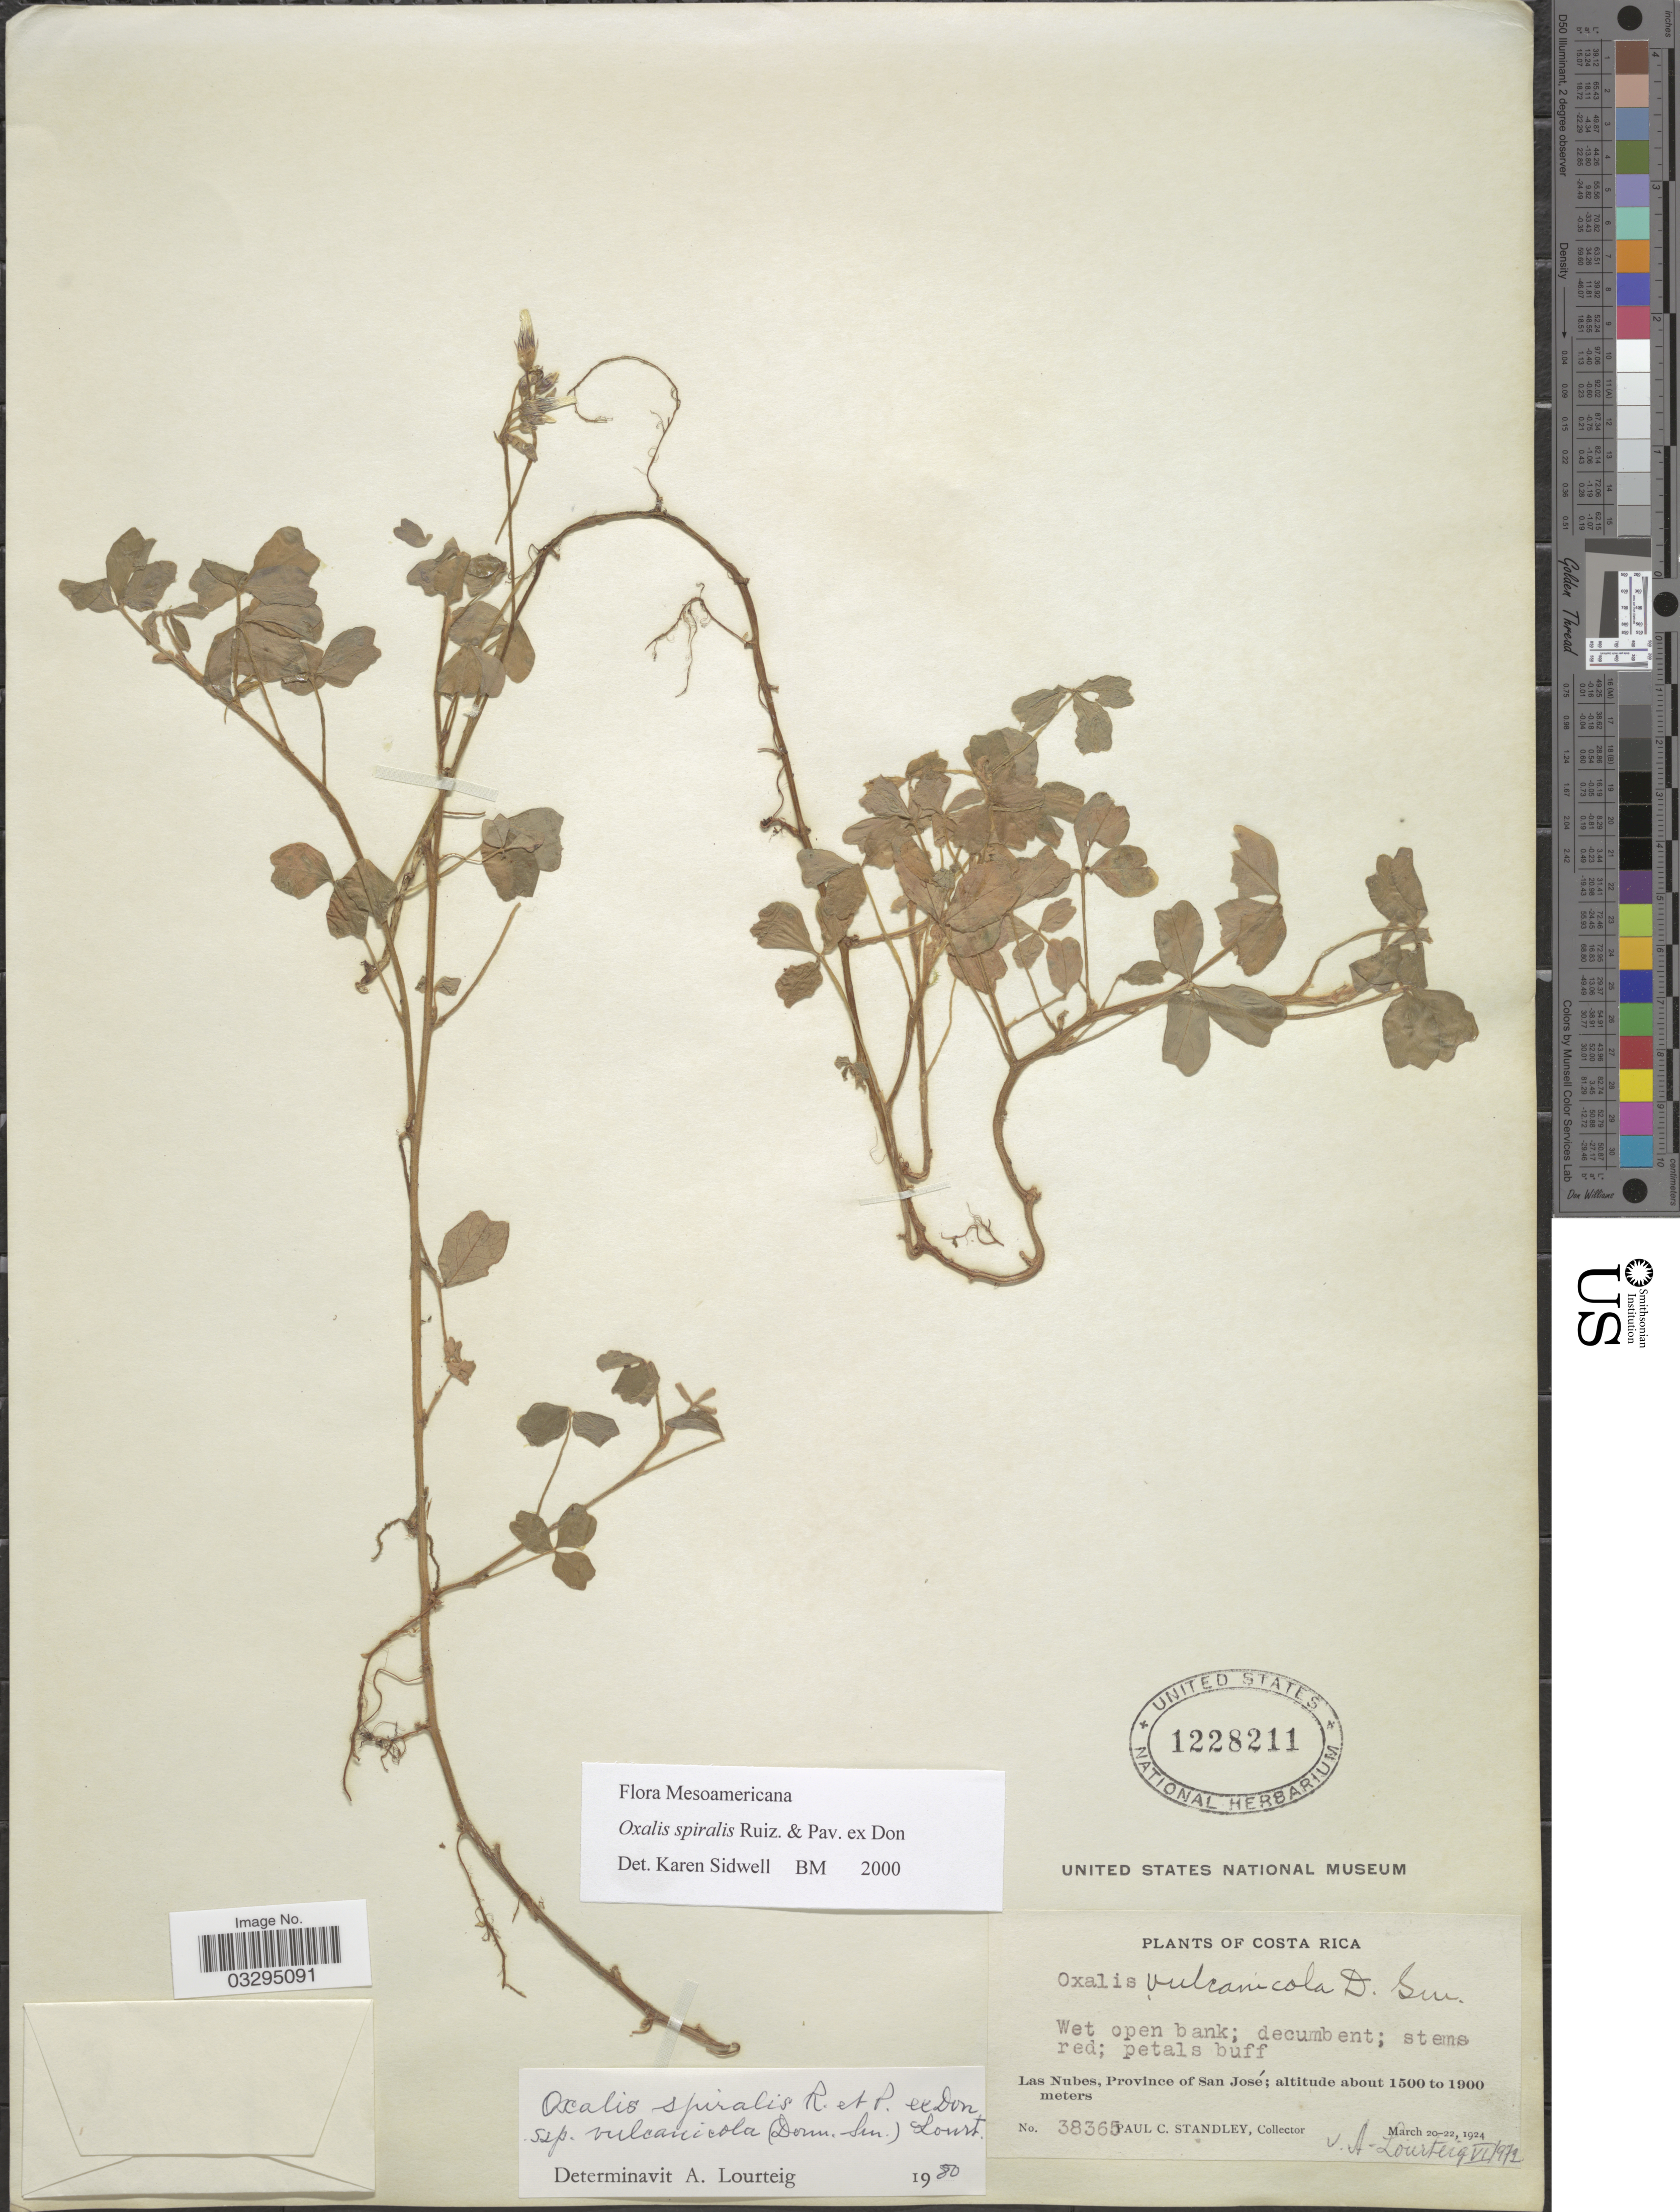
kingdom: Plantae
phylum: Tracheophyta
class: Magnoliopsida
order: Oxalidales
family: Oxalidaceae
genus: Oxalis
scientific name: Oxalis spiralis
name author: Ruiz & Pav. ex G. Don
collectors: P. C. Standley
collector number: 38365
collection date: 1924-03-20/1924-03-22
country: Costa Rica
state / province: San José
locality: Las Nubes, Province of San José.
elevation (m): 1500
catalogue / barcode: US 1228211